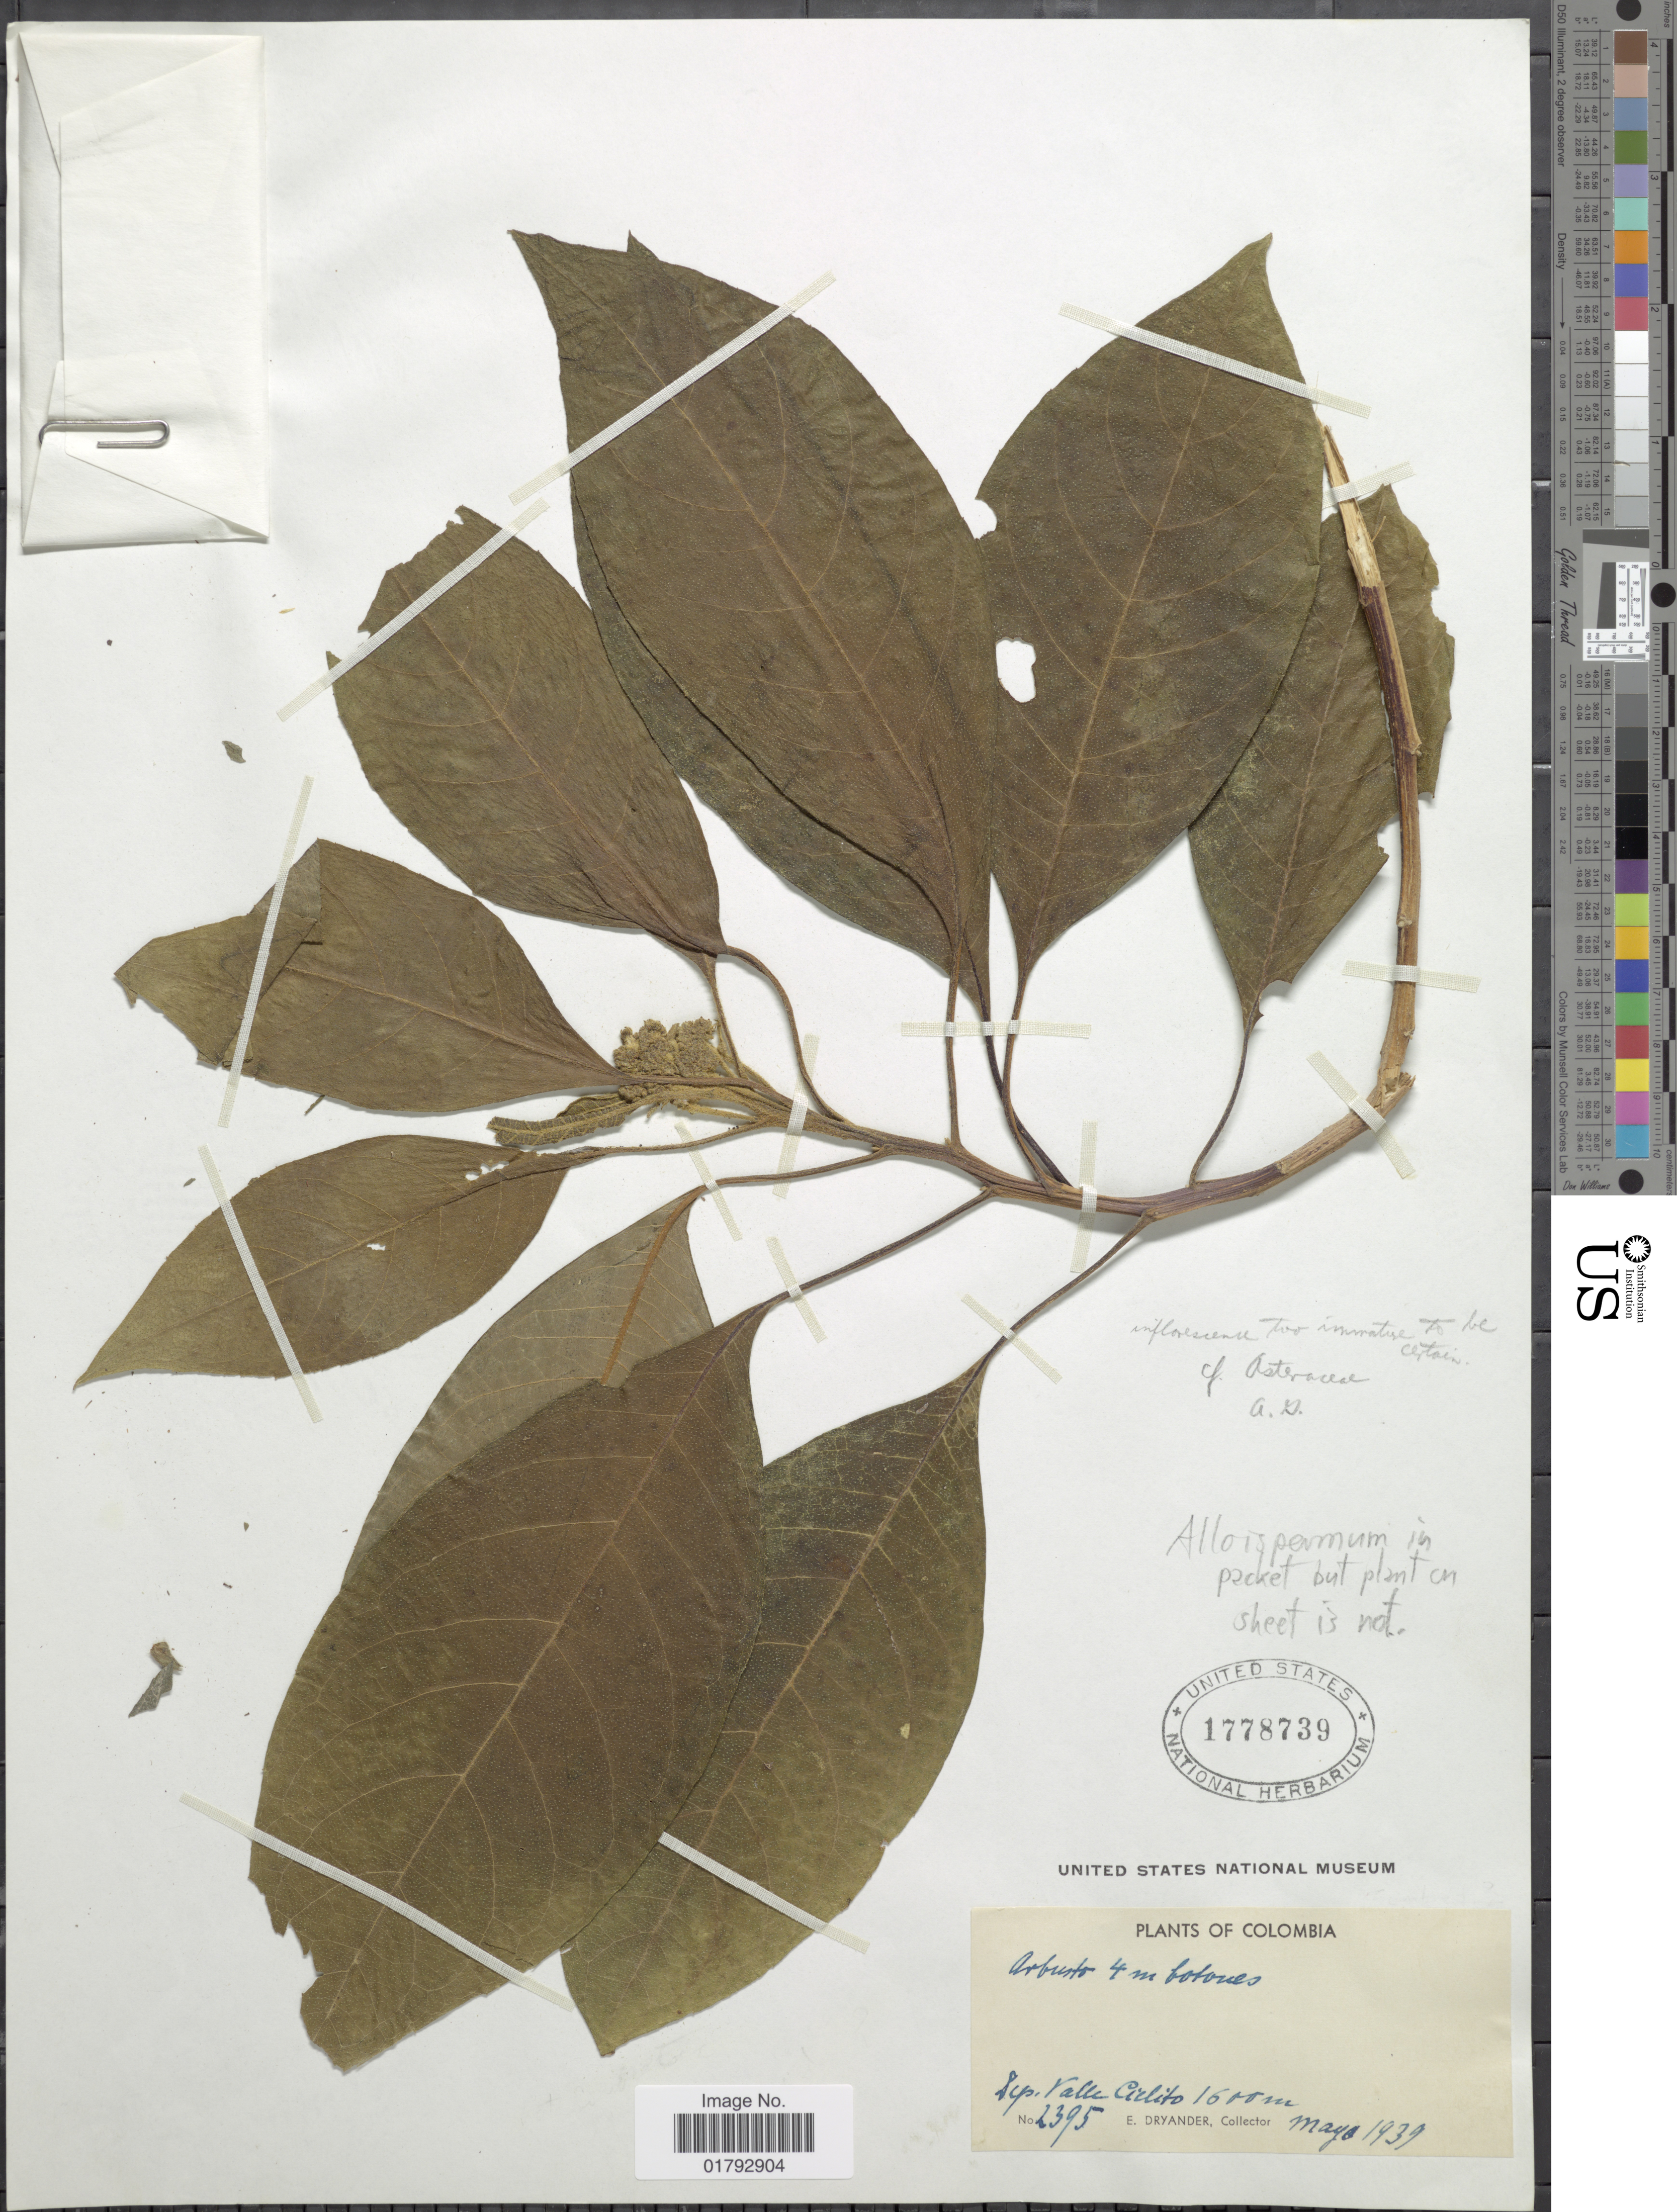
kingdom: Plantae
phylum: Tracheophyta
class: Magnoliopsida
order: Asterales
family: Asteraceae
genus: Alloispermum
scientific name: Alloispermum caracasanum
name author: (Kunth) H. Rob.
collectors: E. Dryander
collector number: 2395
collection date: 1939-05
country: Colombia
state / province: Valle del Cauca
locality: Dep. Valle Cielito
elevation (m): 1600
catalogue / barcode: US 1778739